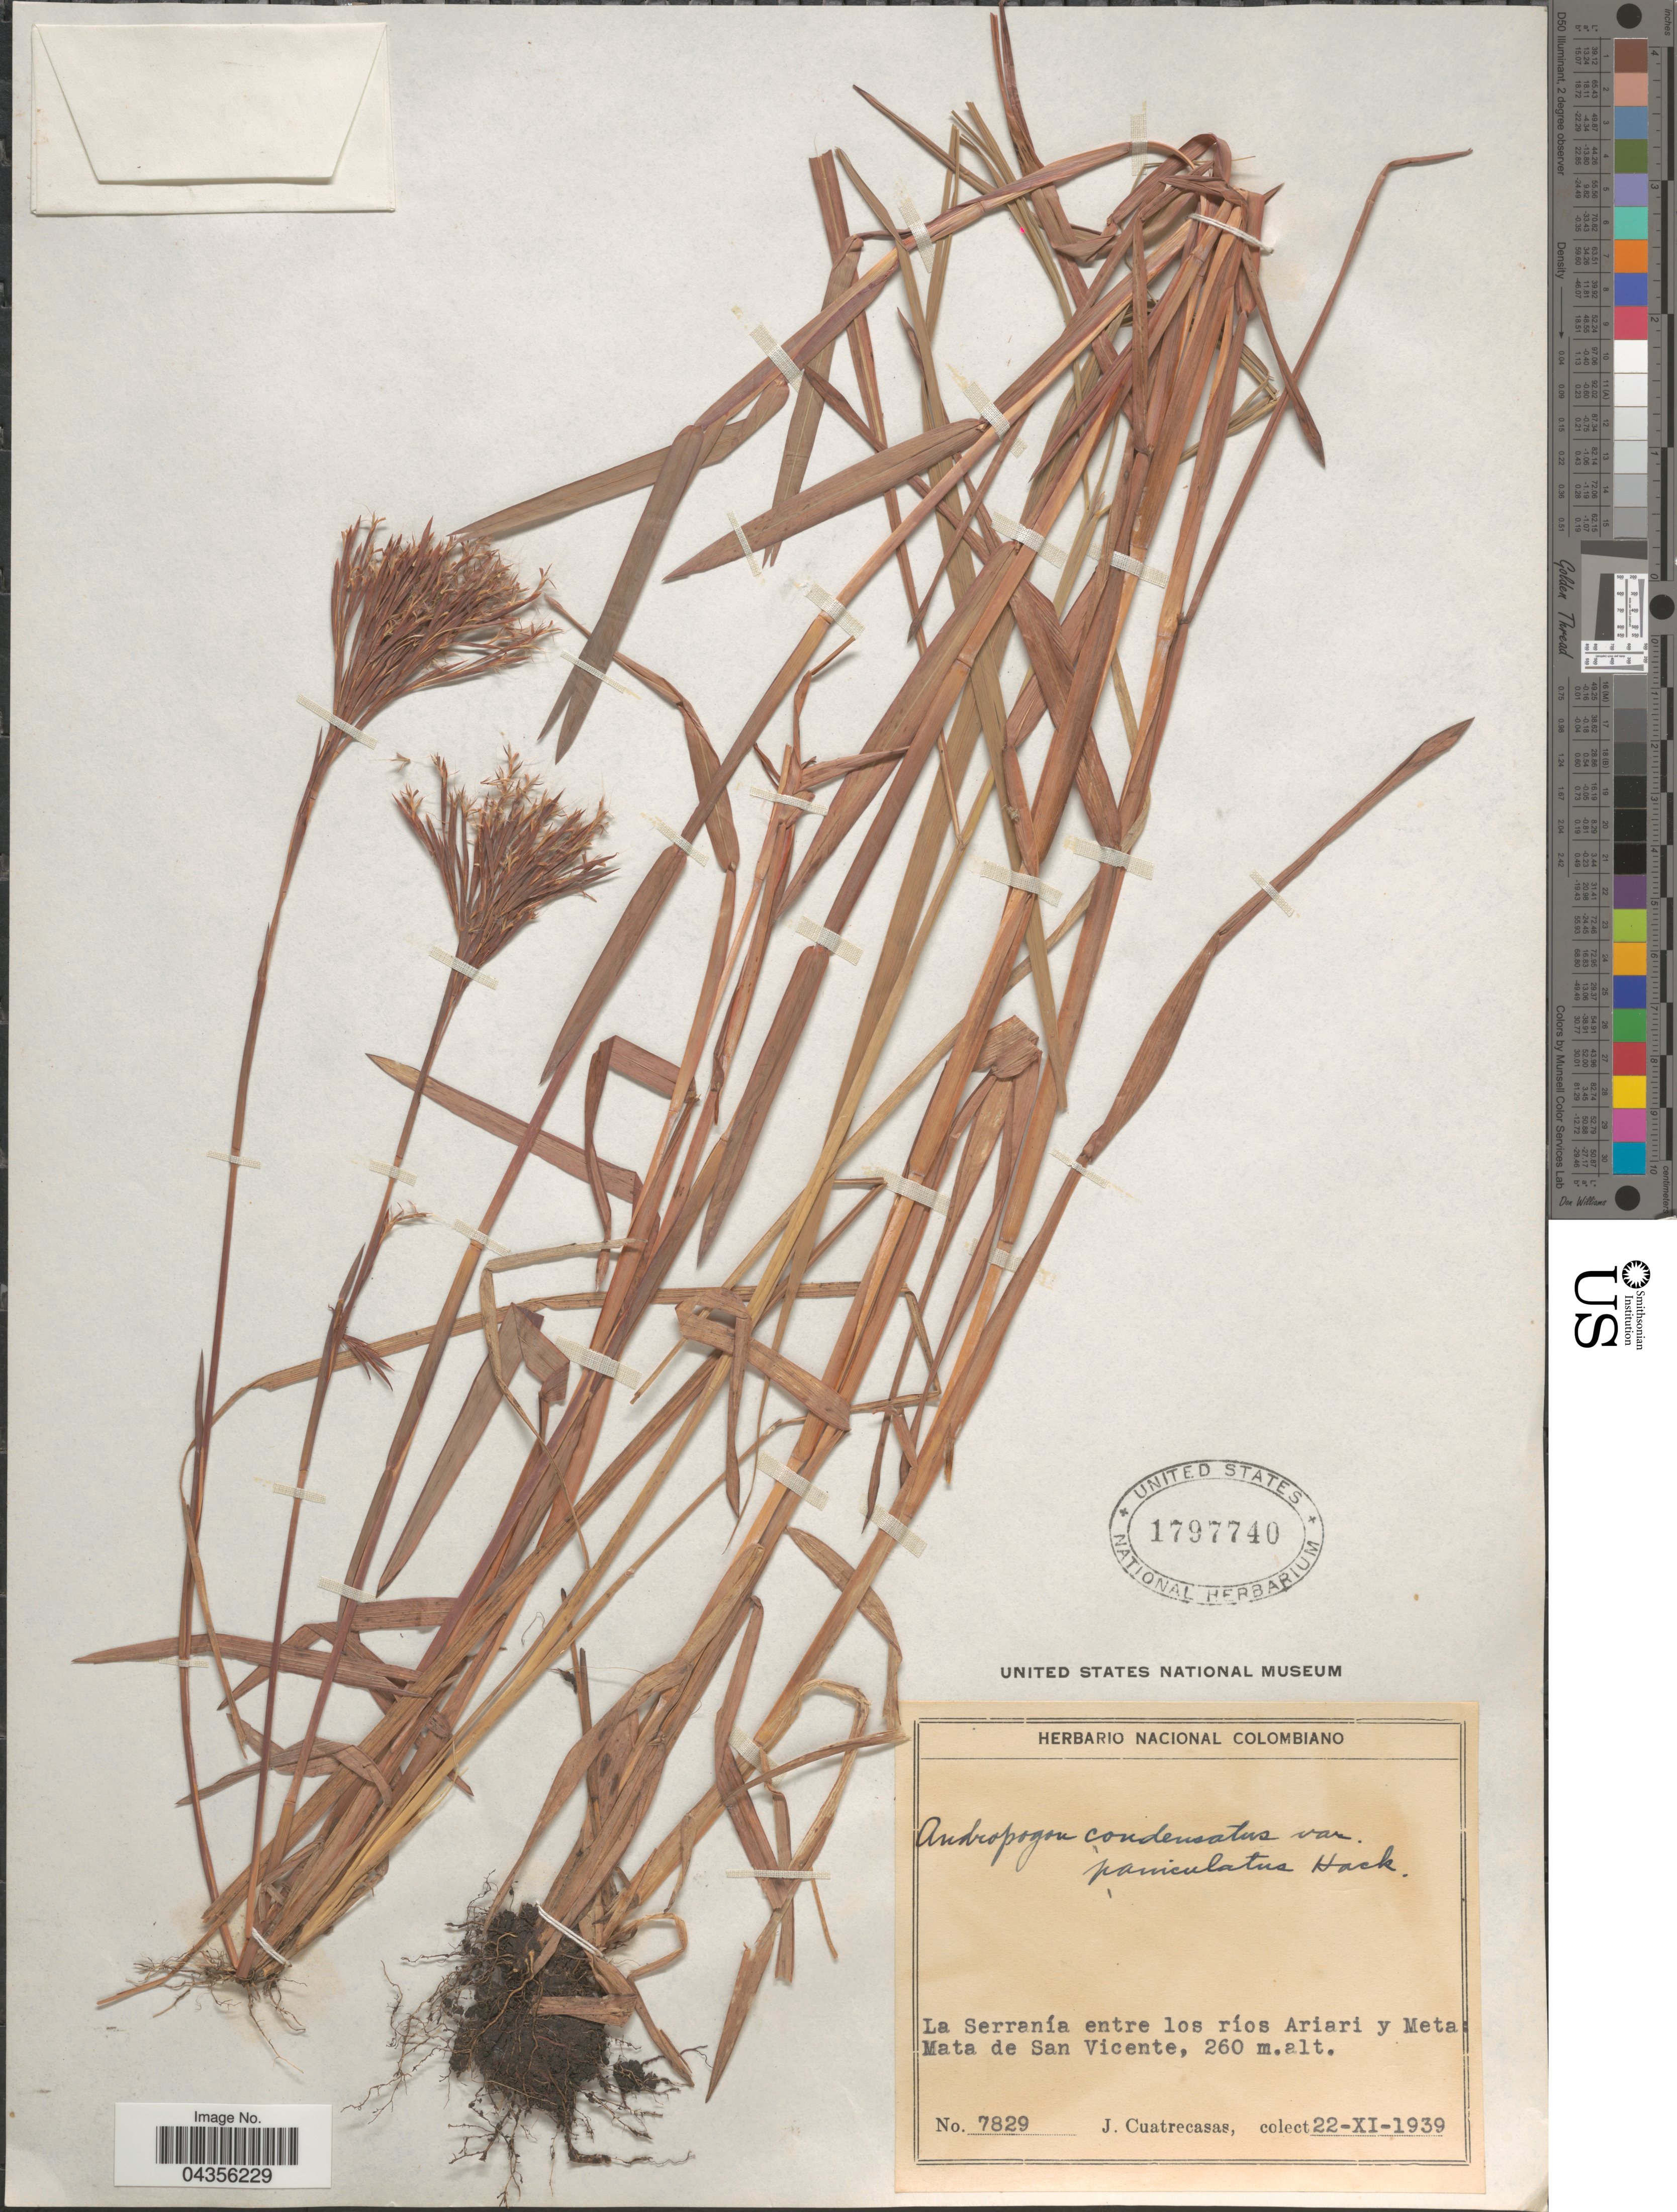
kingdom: Plantae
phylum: Tracheophyta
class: Liliopsida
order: Poales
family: Poaceae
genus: Schizachyrium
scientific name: Schizachyrium condensatum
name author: (Kunth) Nees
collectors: J. Cuatrecasas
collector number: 7829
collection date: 1939-11-22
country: Colombia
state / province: Meta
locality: La Serranía entre los ríos Ariari y Meta: Mata de San Vicente.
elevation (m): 260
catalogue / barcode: US 1797740